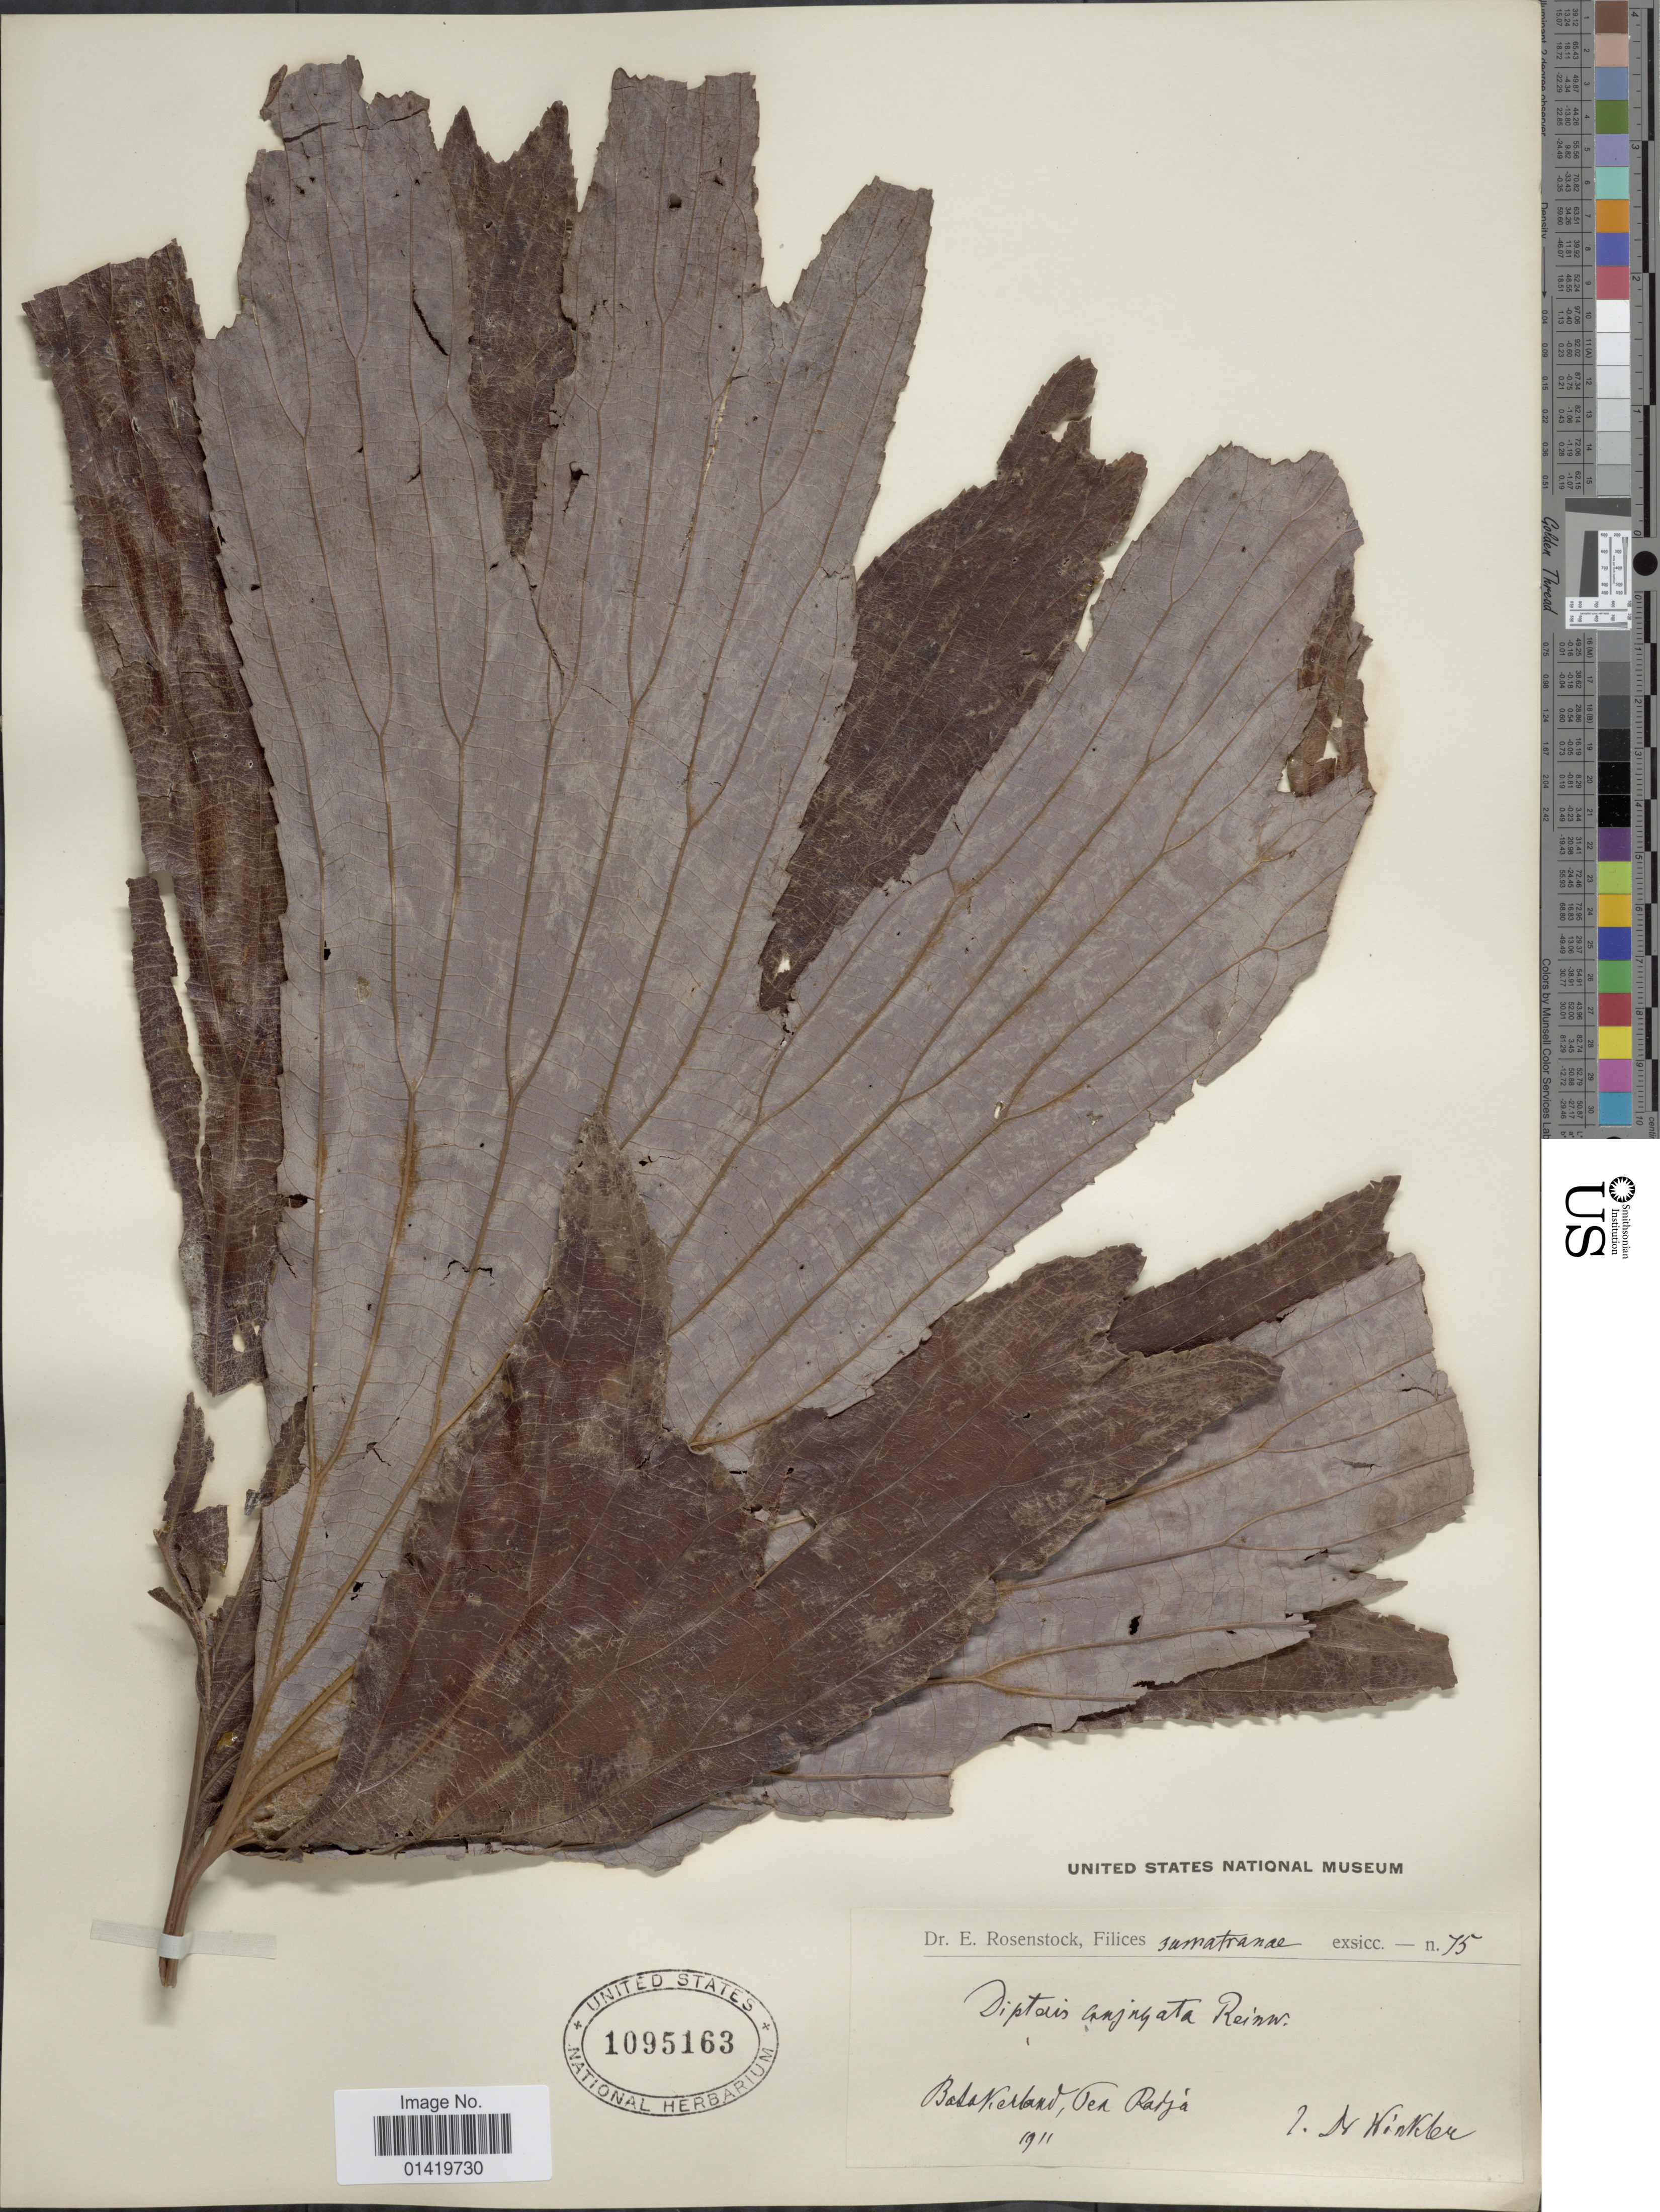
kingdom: Plantae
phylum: Tracheophyta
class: Polypodiopsida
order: Gleicheniales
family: Dipteridaceae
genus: Dipteris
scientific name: Dipteris conjugata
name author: Reinw.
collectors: -. Winkler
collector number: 75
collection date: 1911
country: Indonesia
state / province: Sumatra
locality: Basakerland Tea Radja [interpreted]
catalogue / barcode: US 1095163